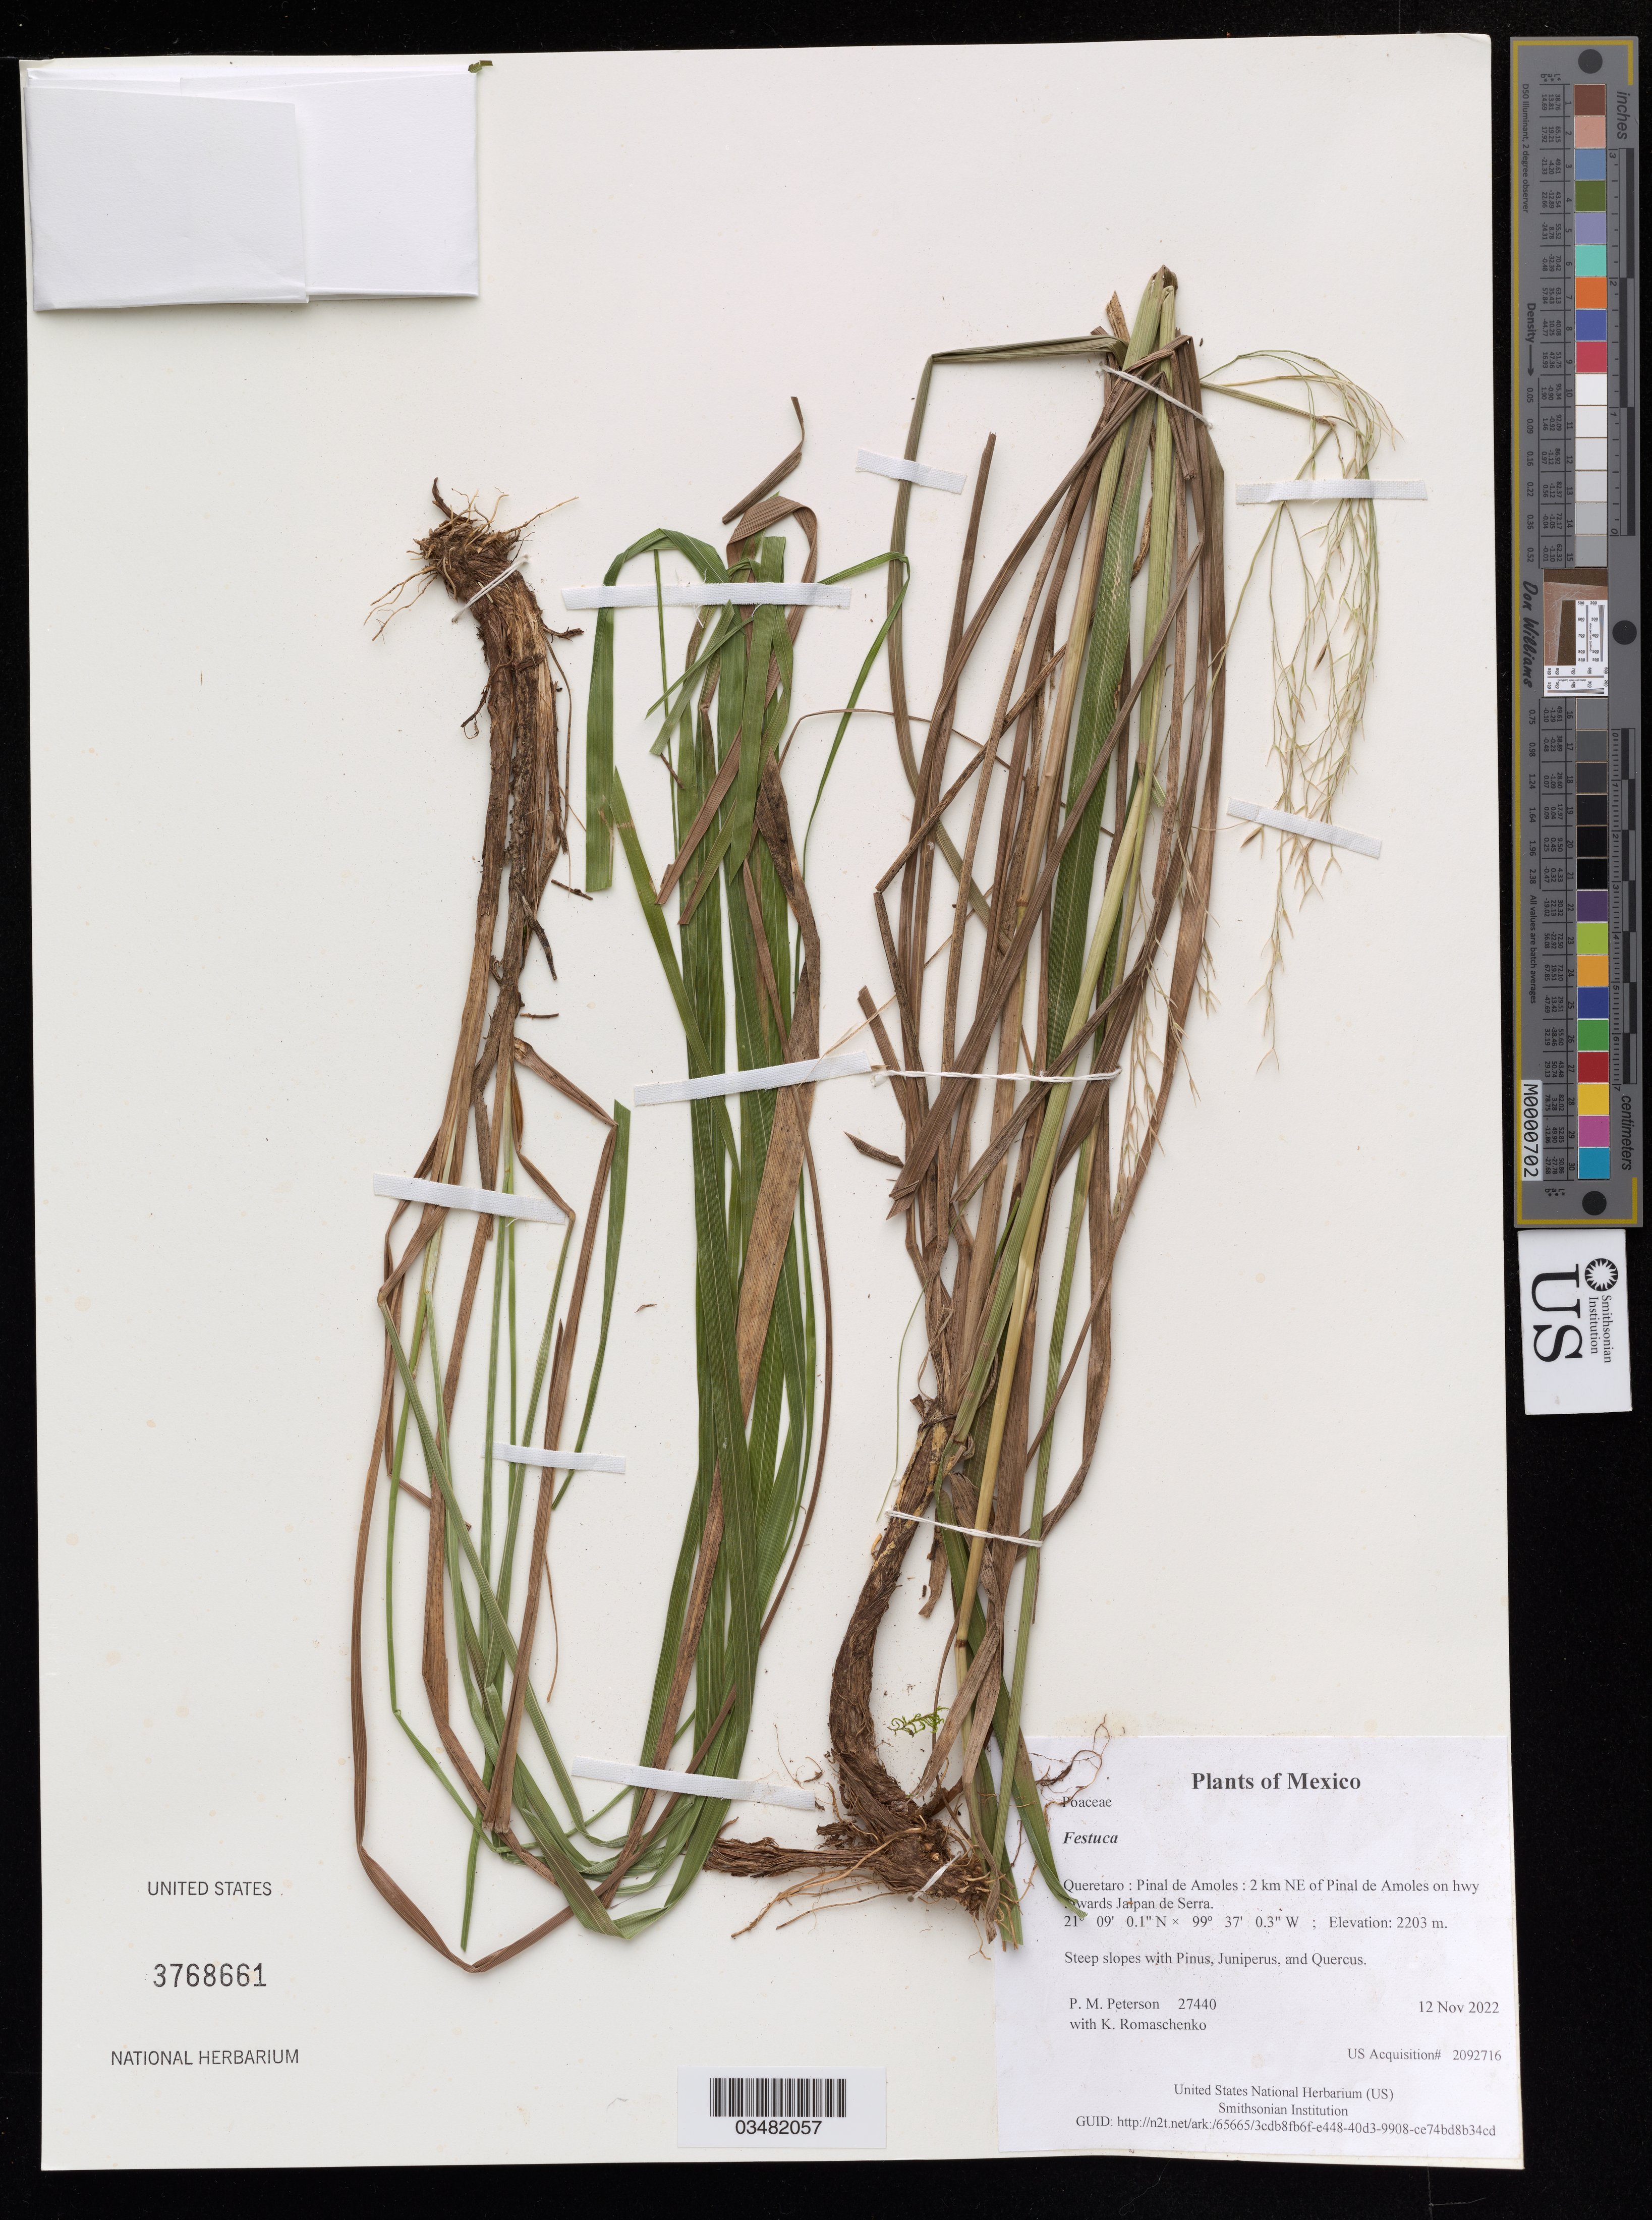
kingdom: Plantae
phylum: Tracheophyta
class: Liliopsida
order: Poales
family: Poaceae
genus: Festuca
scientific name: Festuca sp.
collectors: P. M. Peterson & K. Romaschenko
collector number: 27440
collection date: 2022-11-12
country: México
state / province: Queretaro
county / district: Pinal de Amoles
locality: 2 km NE of Pinal de Amoles on hwy towards Jalpan de Serra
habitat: Steep slopes with Pinus, Juniperus, and Quercus.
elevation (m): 2203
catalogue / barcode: US 3768661